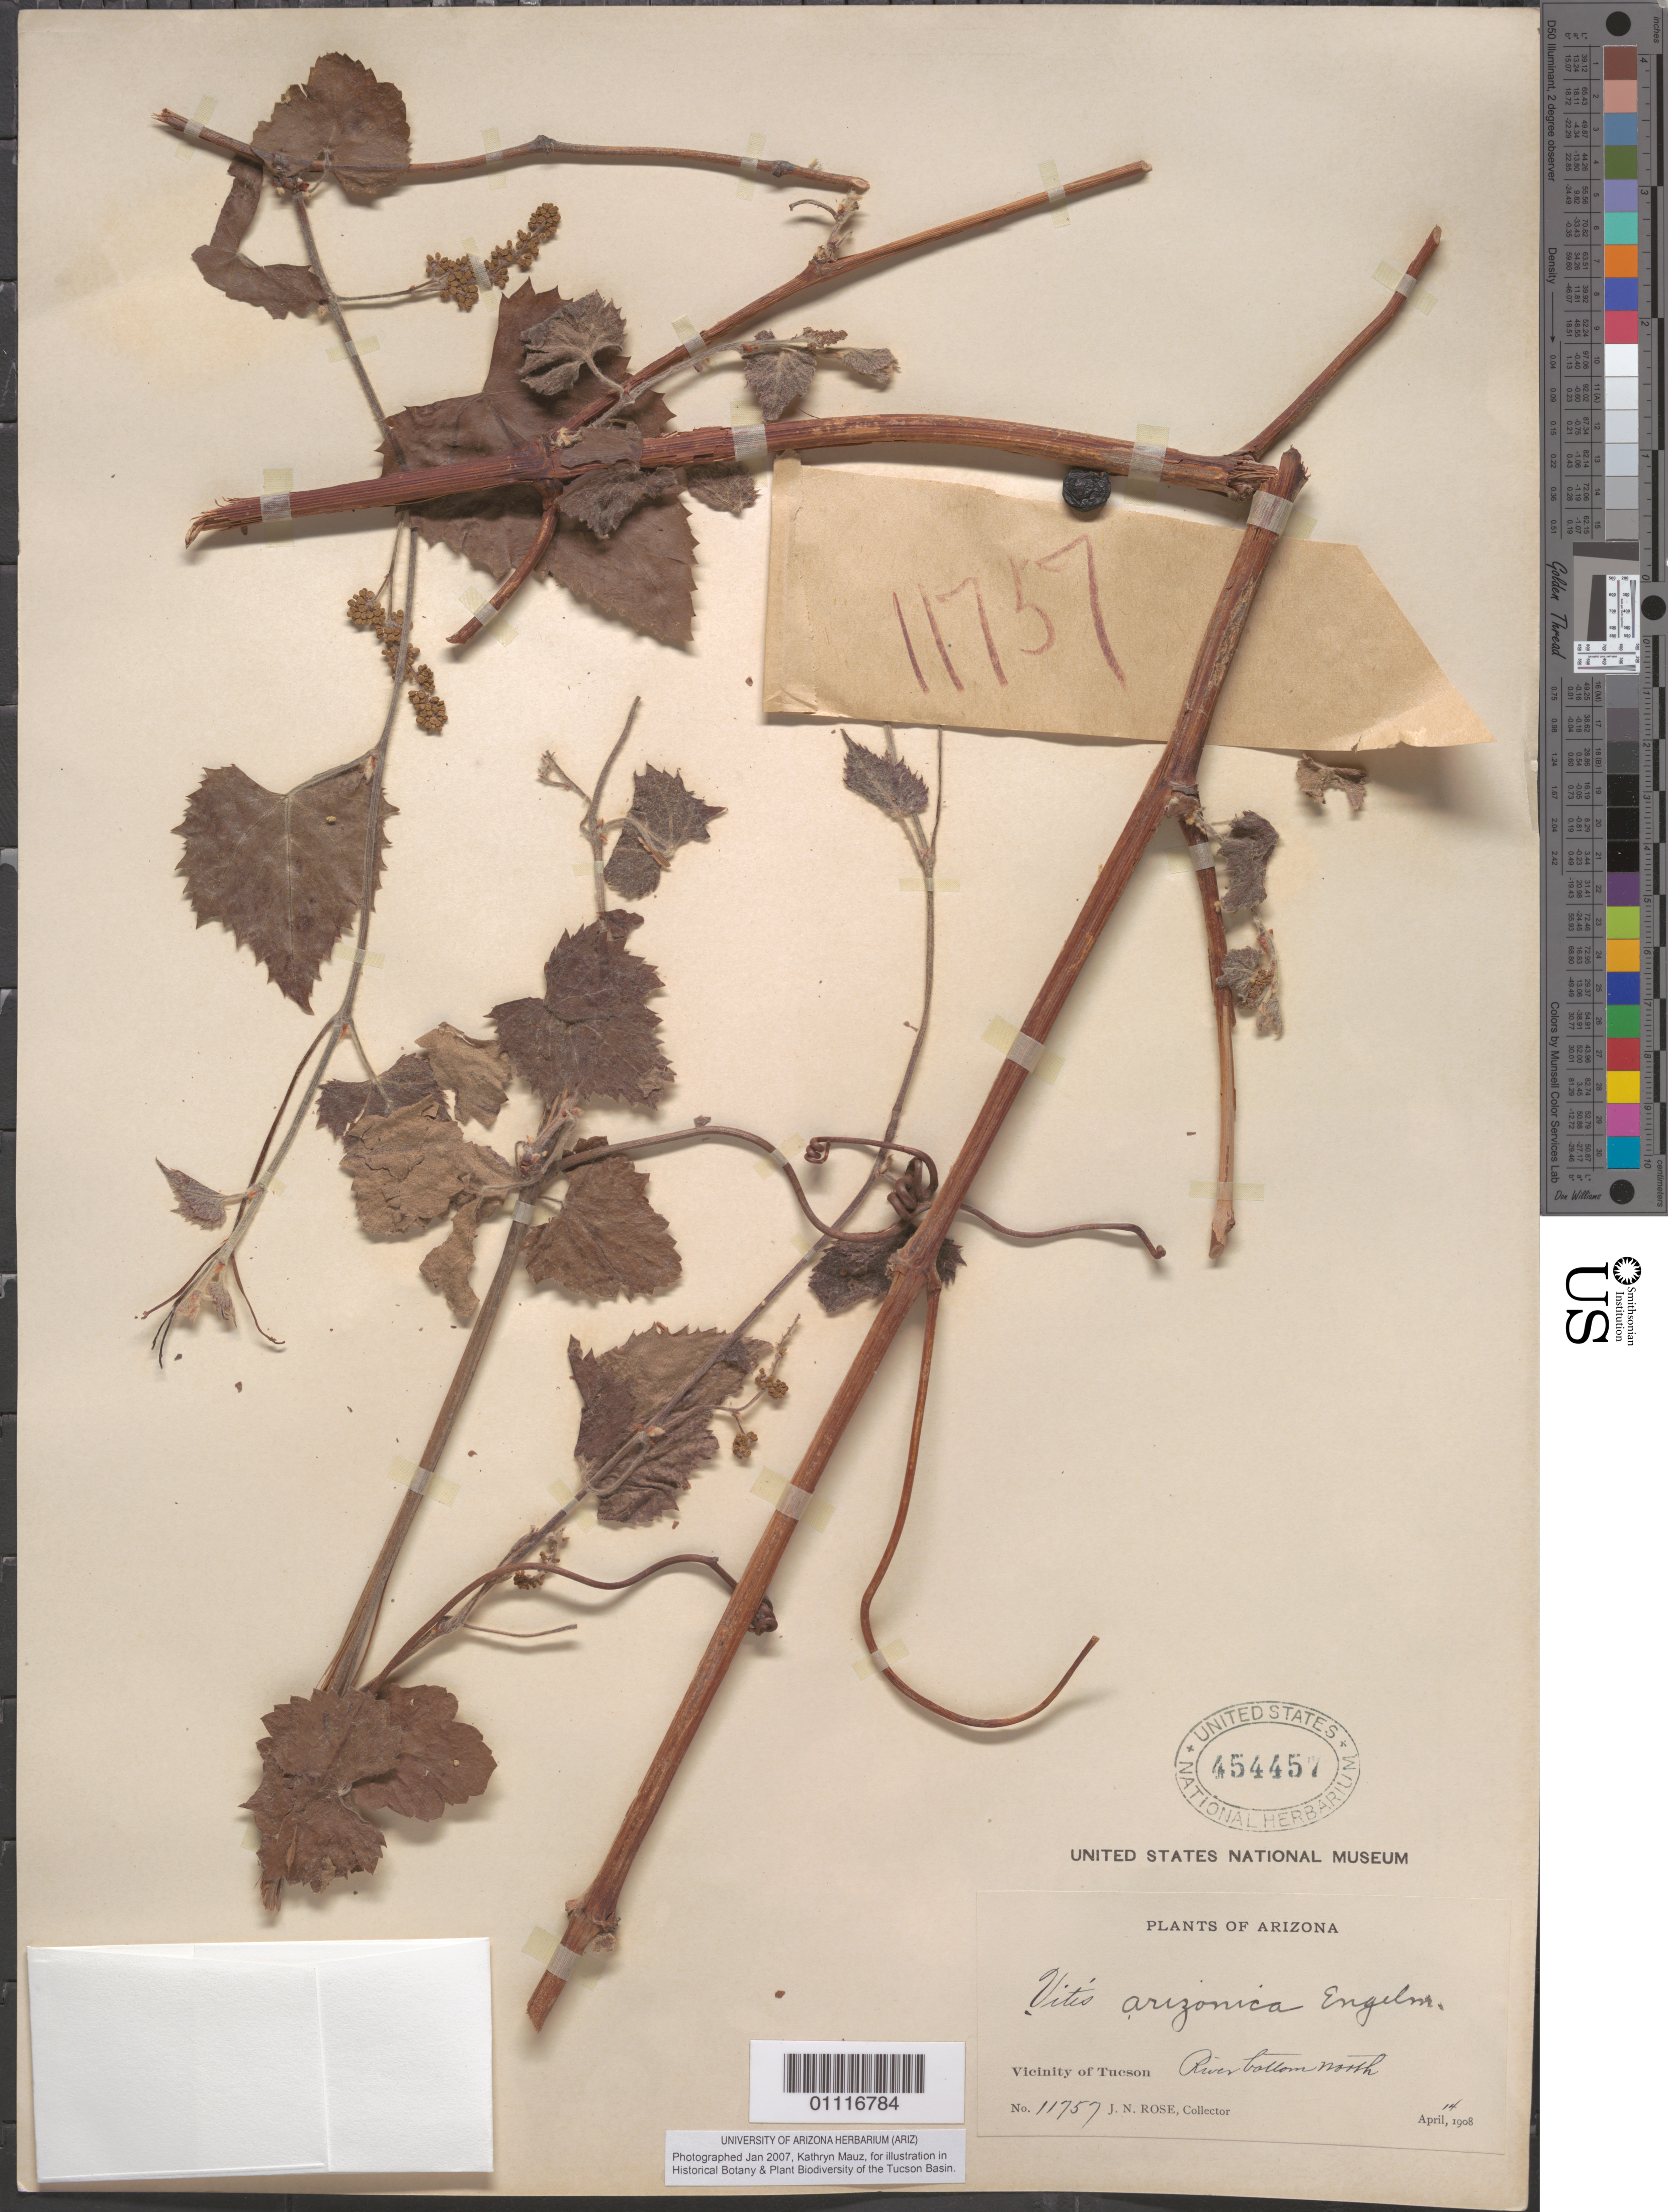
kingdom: Plantae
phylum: Tracheophyta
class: Magnoliopsida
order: Vitales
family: Vitaceae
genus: Vitis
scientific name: Vitis arizonica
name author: Engelm.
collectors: J. N. Rose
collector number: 11757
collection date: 1908-04-14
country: United States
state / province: Arizona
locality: Vicinity of Tucson, river bottom north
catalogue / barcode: US 454457